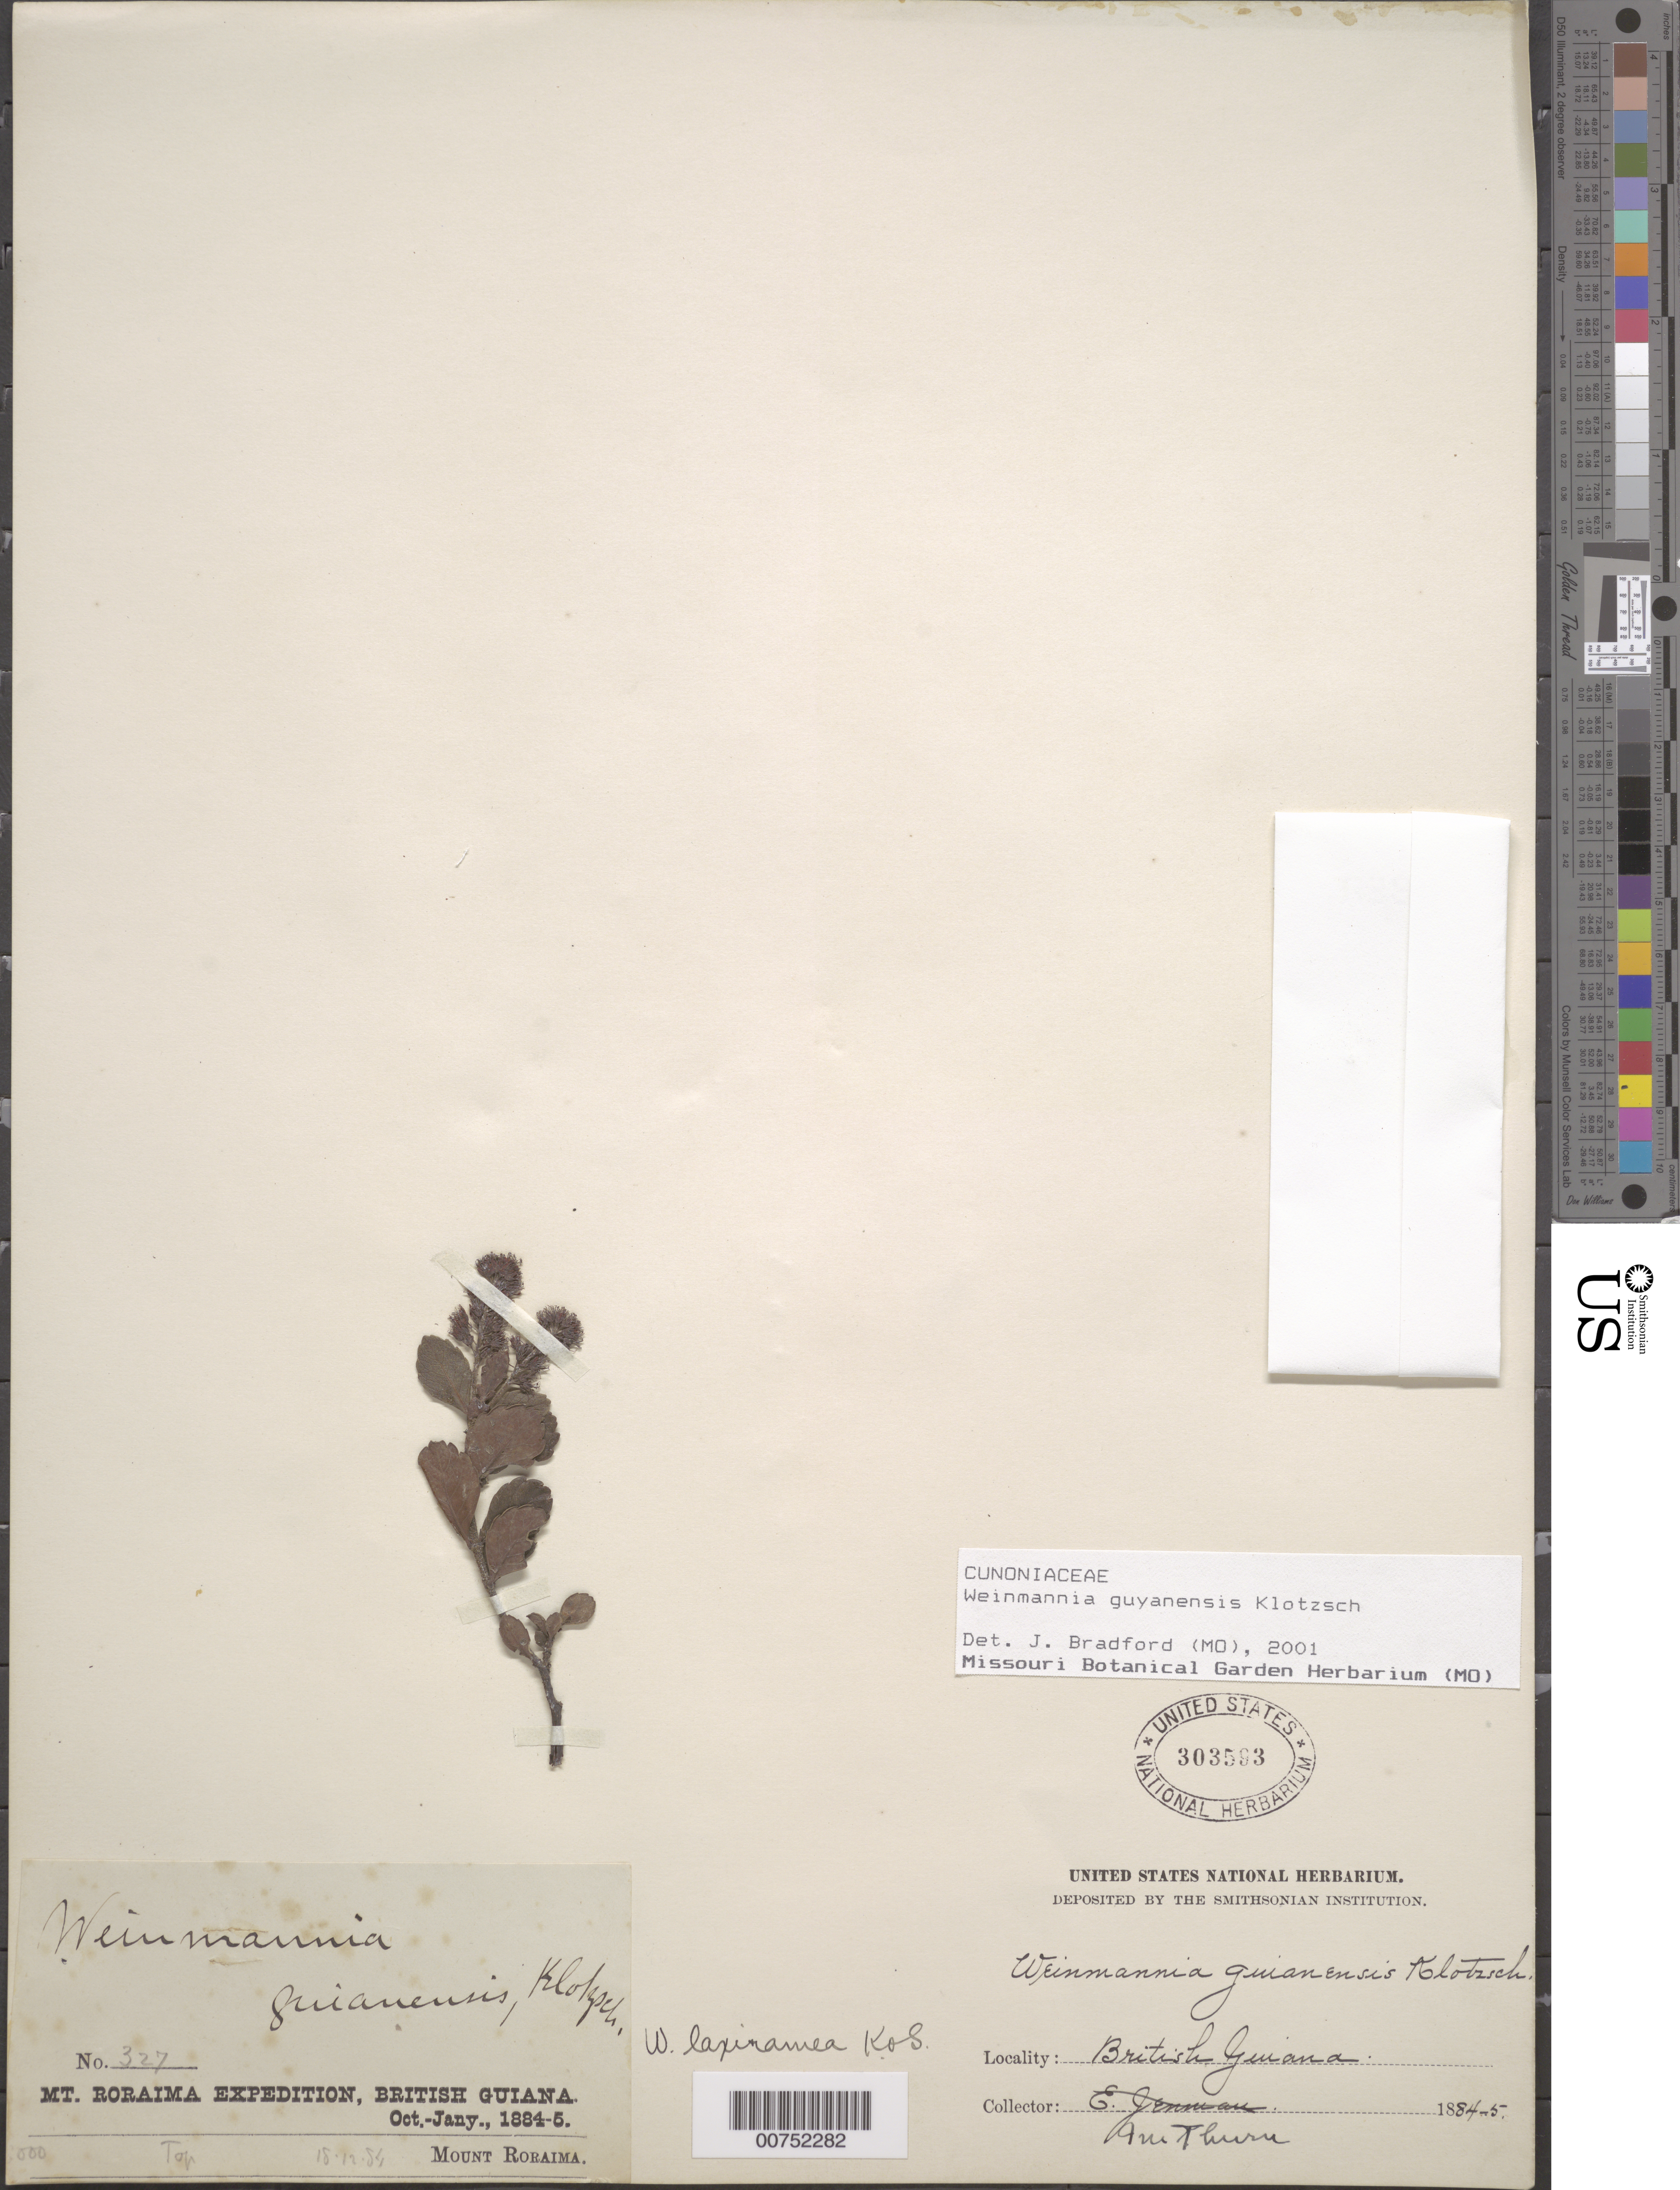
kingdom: Plantae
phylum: Tracheophyta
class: Magnoliopsida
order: Oxalidales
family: Cunoniaceae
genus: Weinmannia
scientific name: Weinmannia guyanensis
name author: Klotzsch ex Engl.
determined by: Bradford, J. C.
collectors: E. F. im Thurn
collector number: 327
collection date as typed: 18 December 1884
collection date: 1884-12-18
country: Guyana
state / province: Cuyuni-Mazaruni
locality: Mt. Roraima, summit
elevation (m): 697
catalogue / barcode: US 303593